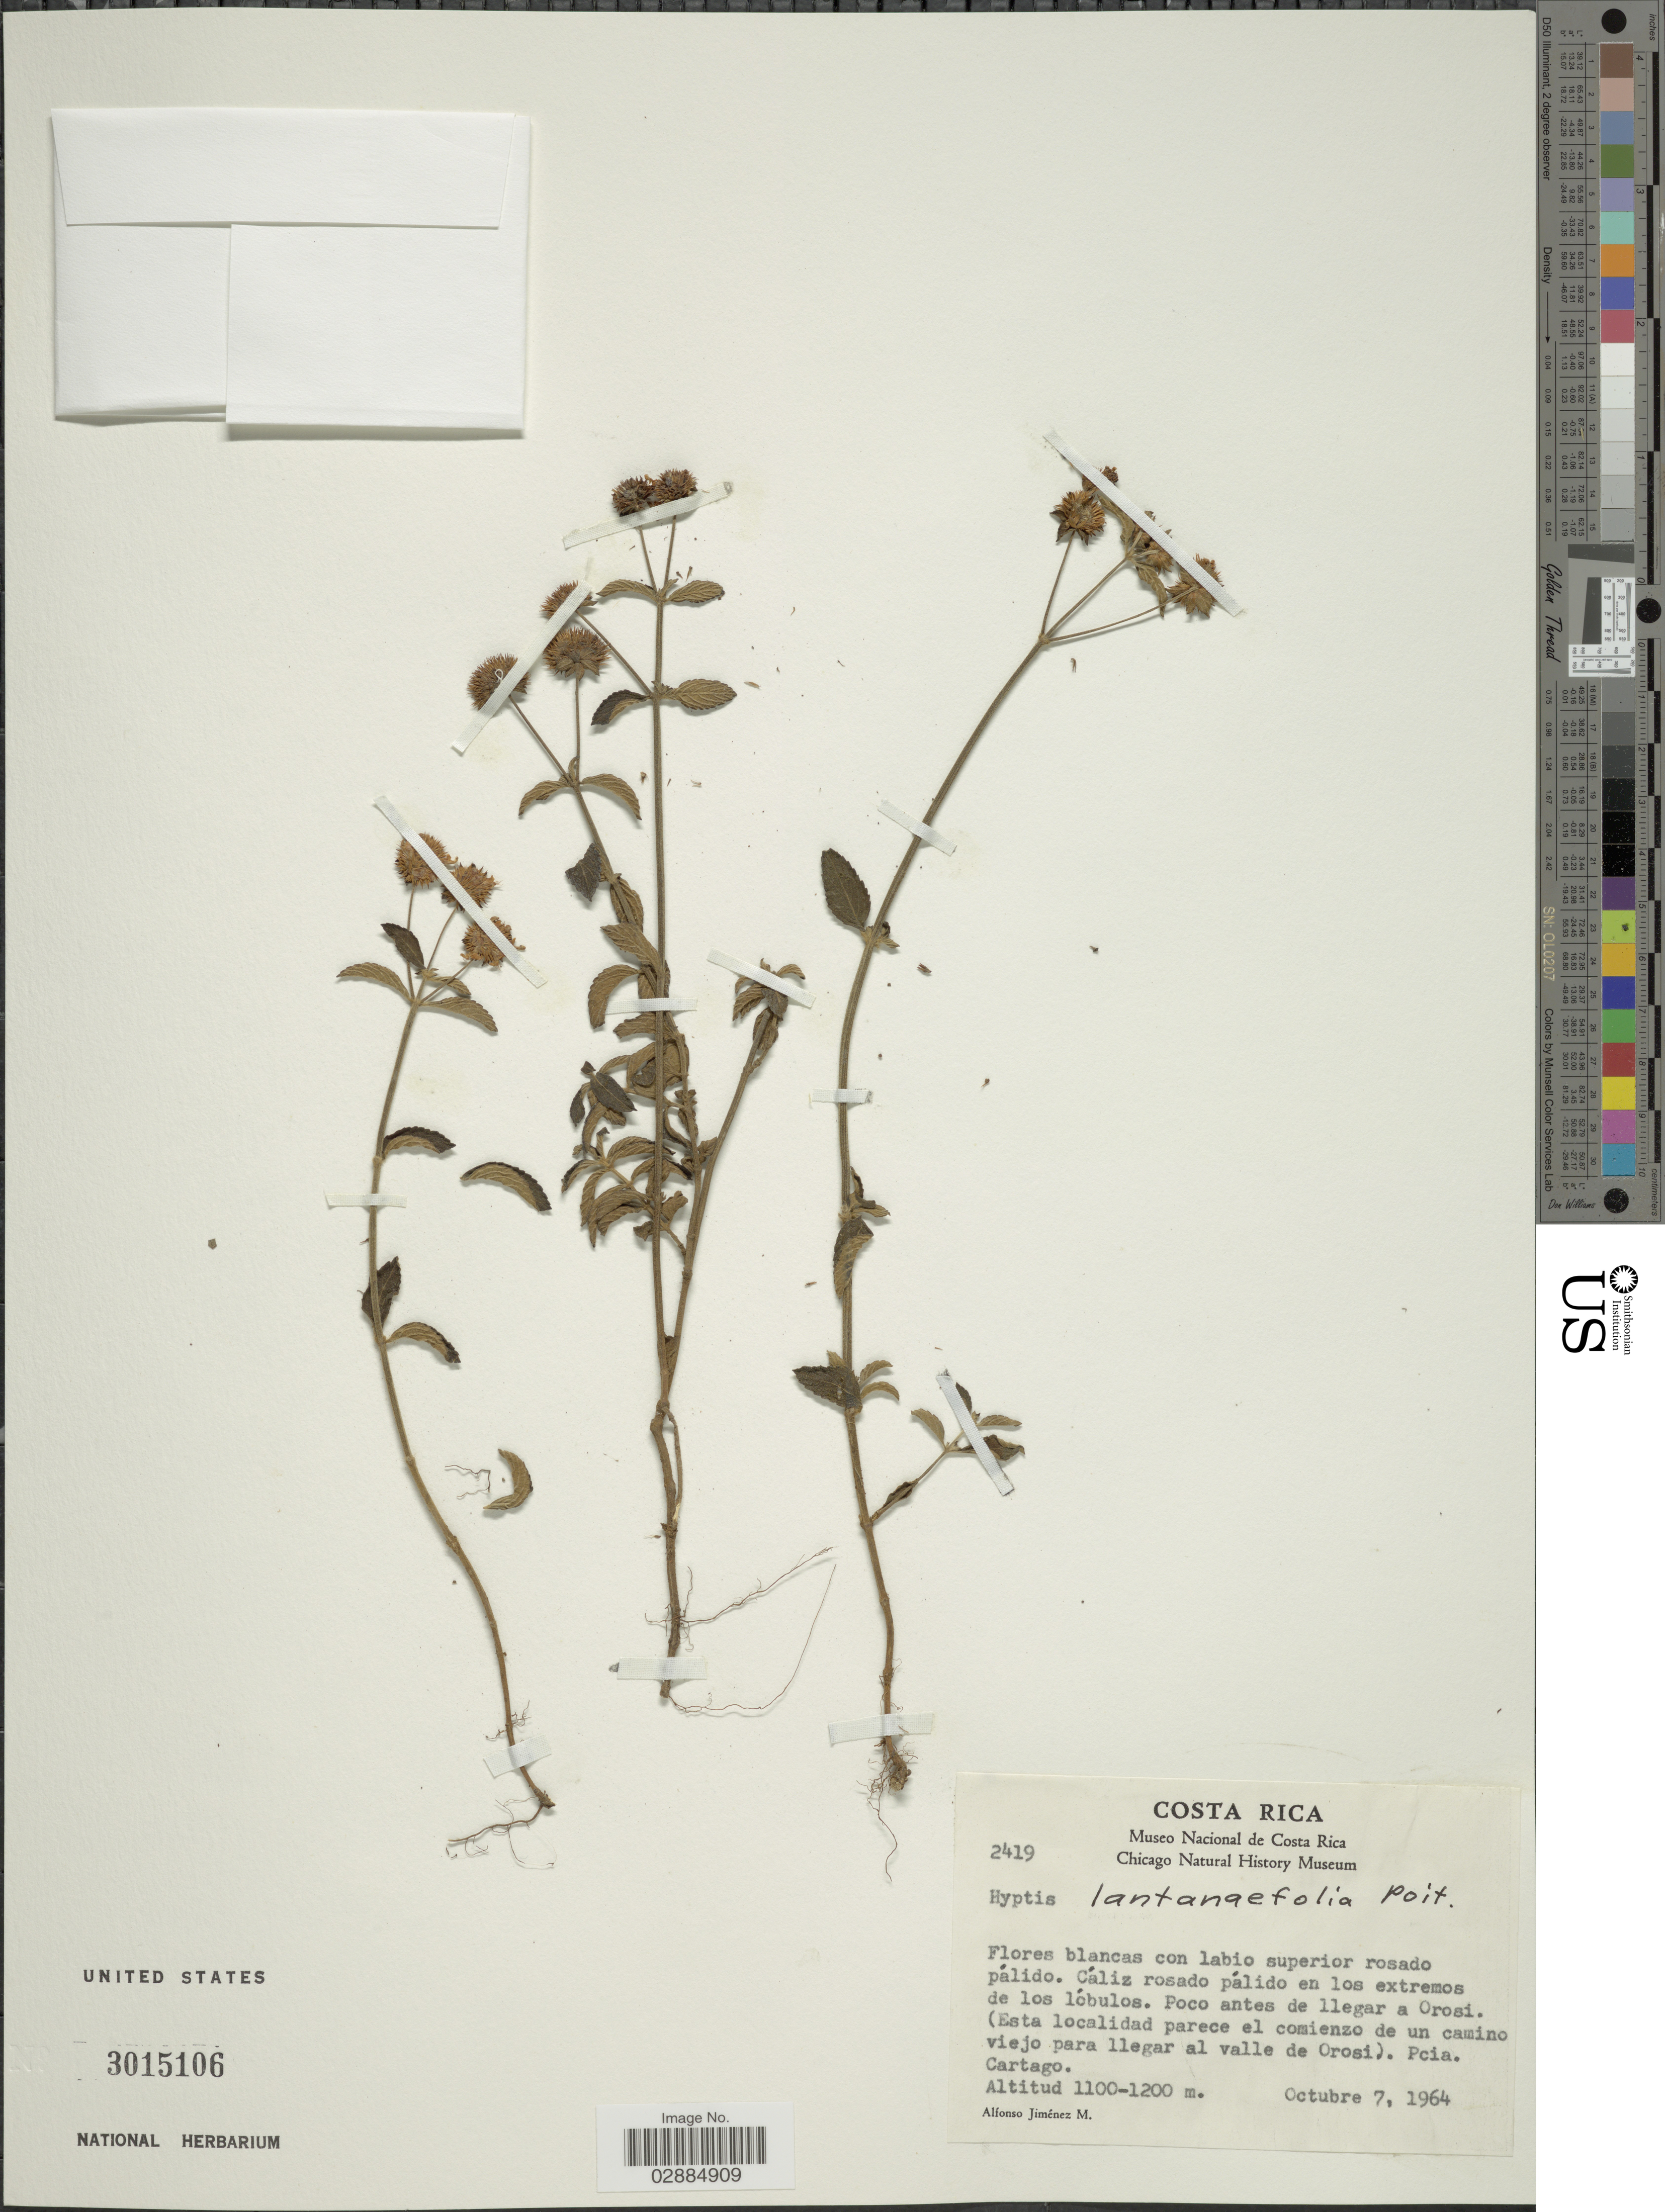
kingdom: Plantae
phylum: Tracheophyta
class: Magnoliopsida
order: Lamiales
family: Lamiaceae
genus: Hyptis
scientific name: Hyptis lantanifolia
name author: Poit.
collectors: A. Jimenez M.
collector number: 2419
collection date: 1964-10-07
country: Costa Rica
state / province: Cartago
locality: Poco antes de llegar a Orosi, (Esta localidad parece el comienzo de un camino viejo para llegar al valle de Orosi), Pcia Cartago.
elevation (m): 1100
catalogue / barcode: US 3015106